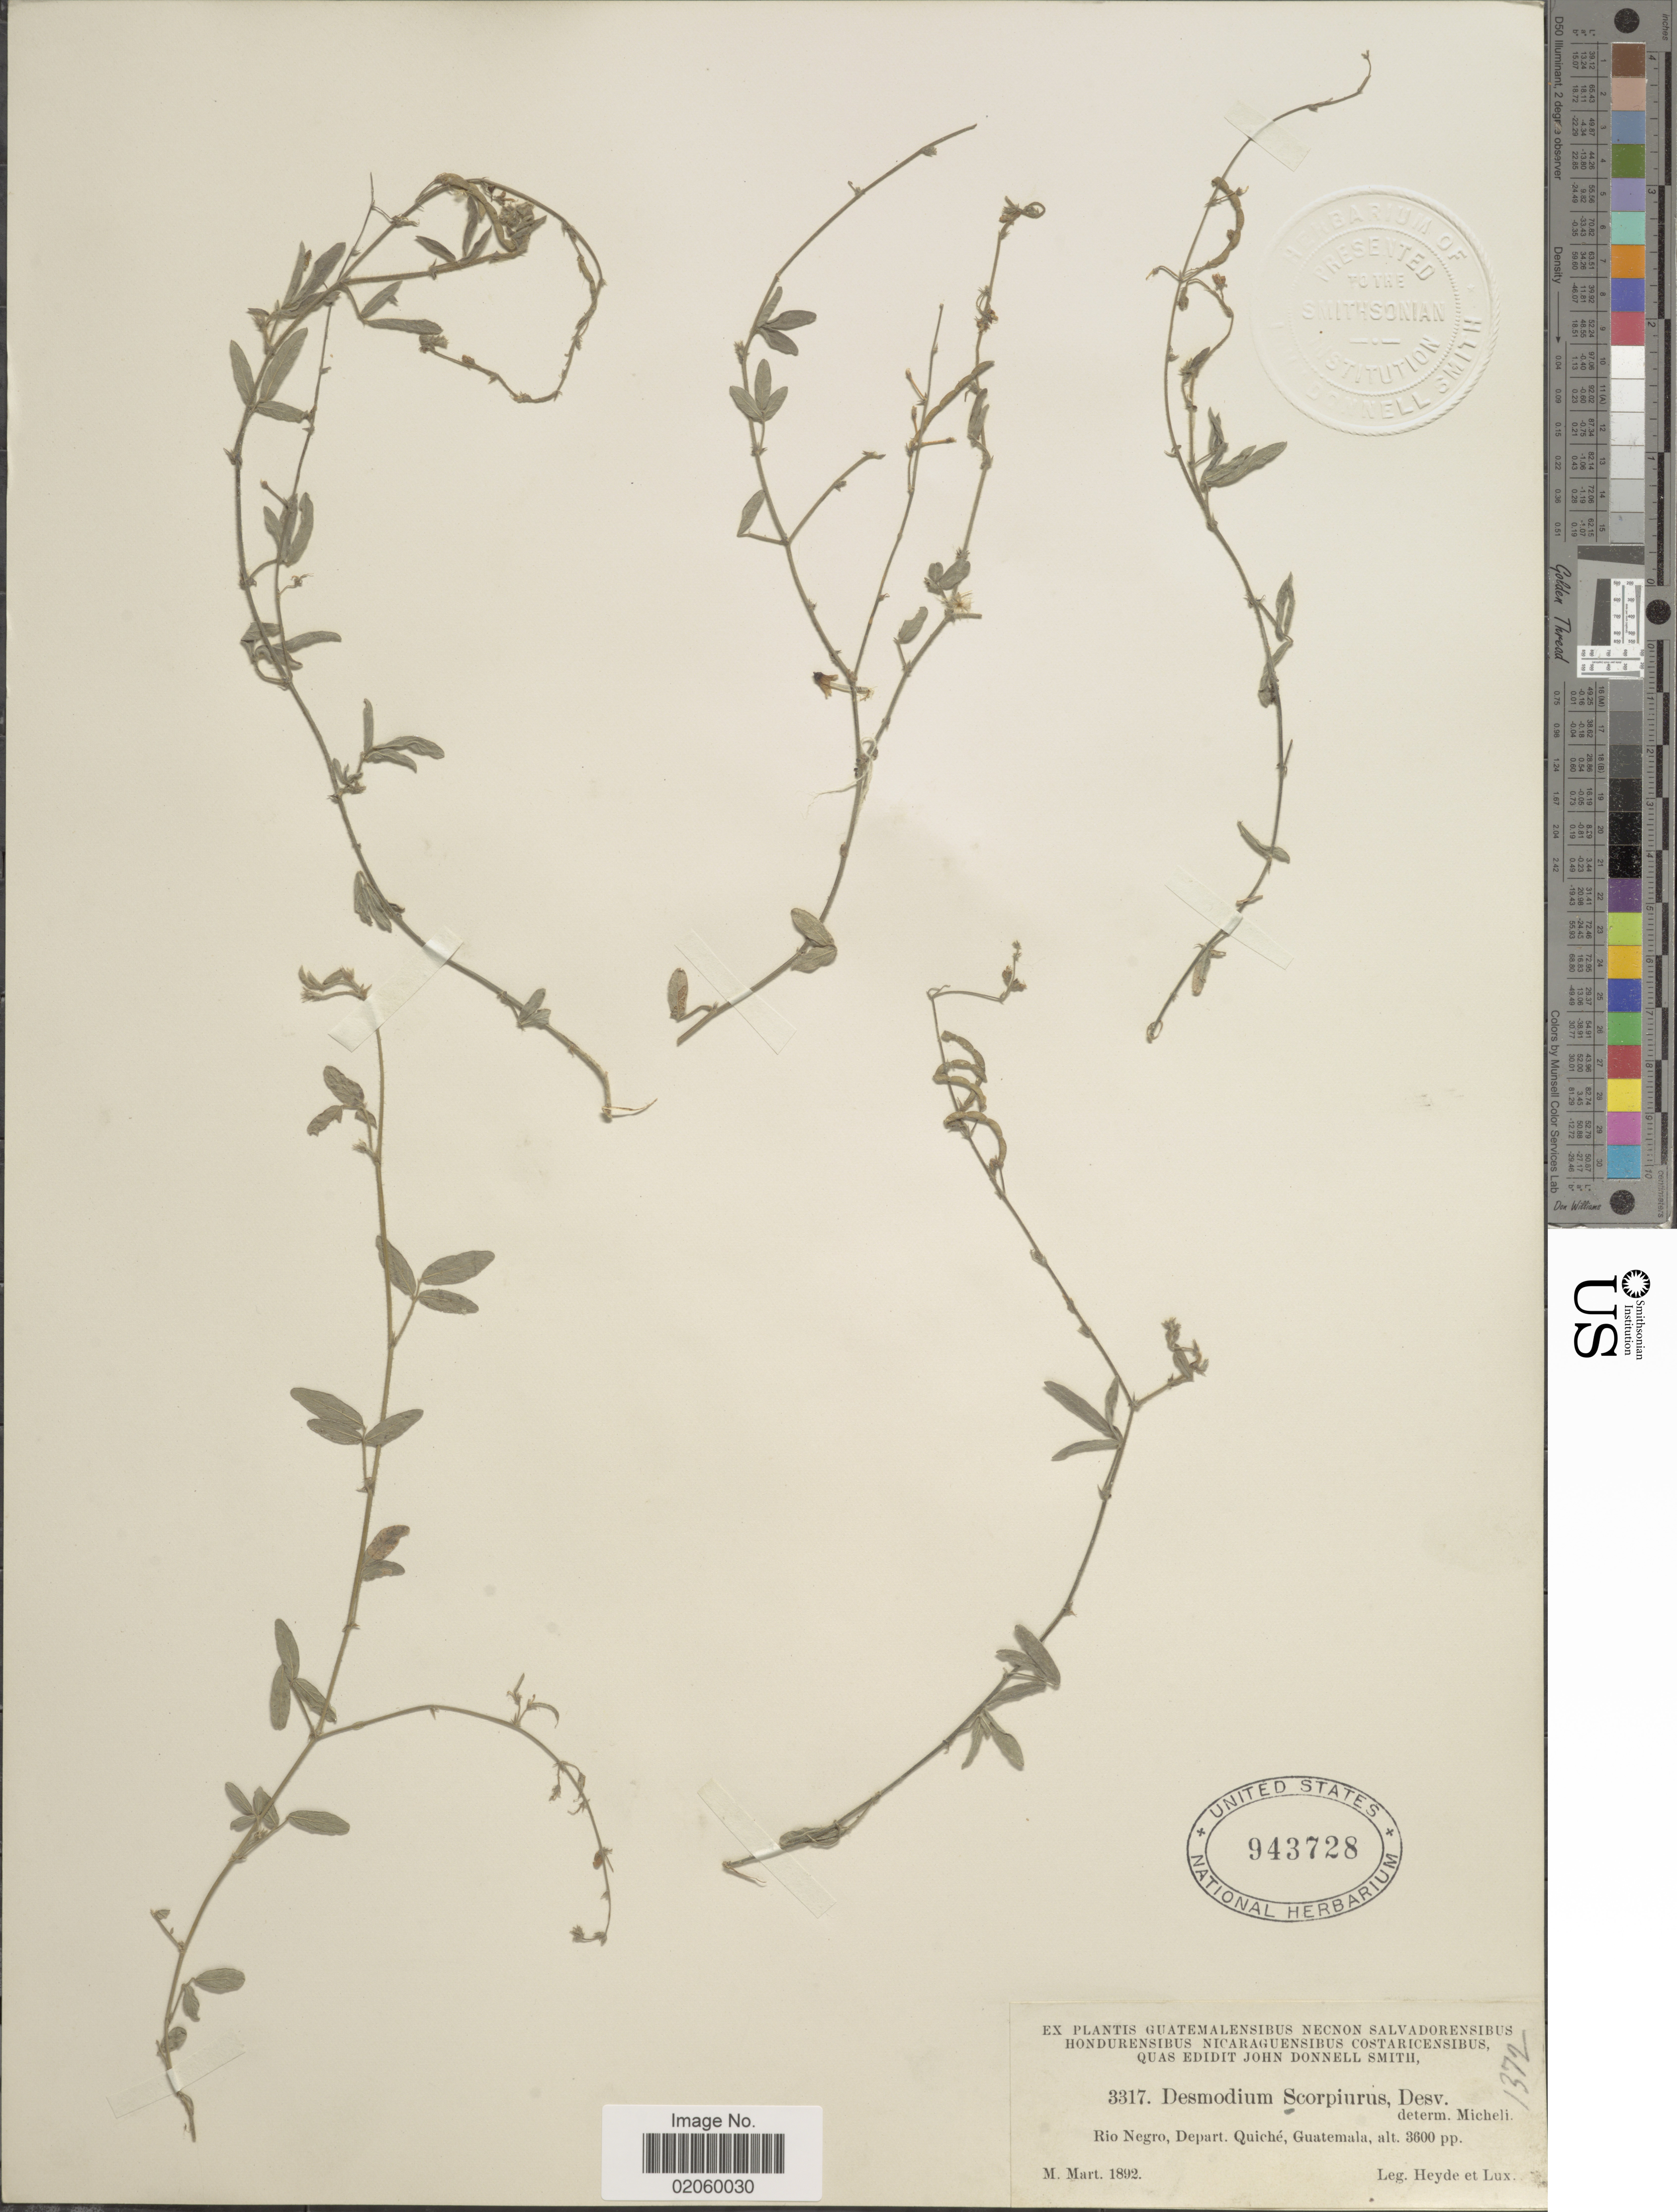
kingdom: Plantae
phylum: Tracheophyta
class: Magnoliopsida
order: Fabales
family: Fabaceae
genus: Desmodium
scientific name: Desmodium scorpiurus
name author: (Sw.) Desv. ex DC.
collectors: Heyde & Lux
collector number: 3317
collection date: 1892-03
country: Guatemala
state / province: El Quiché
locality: Rio Negro, Depart. Quiche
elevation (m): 1097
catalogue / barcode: US 943728